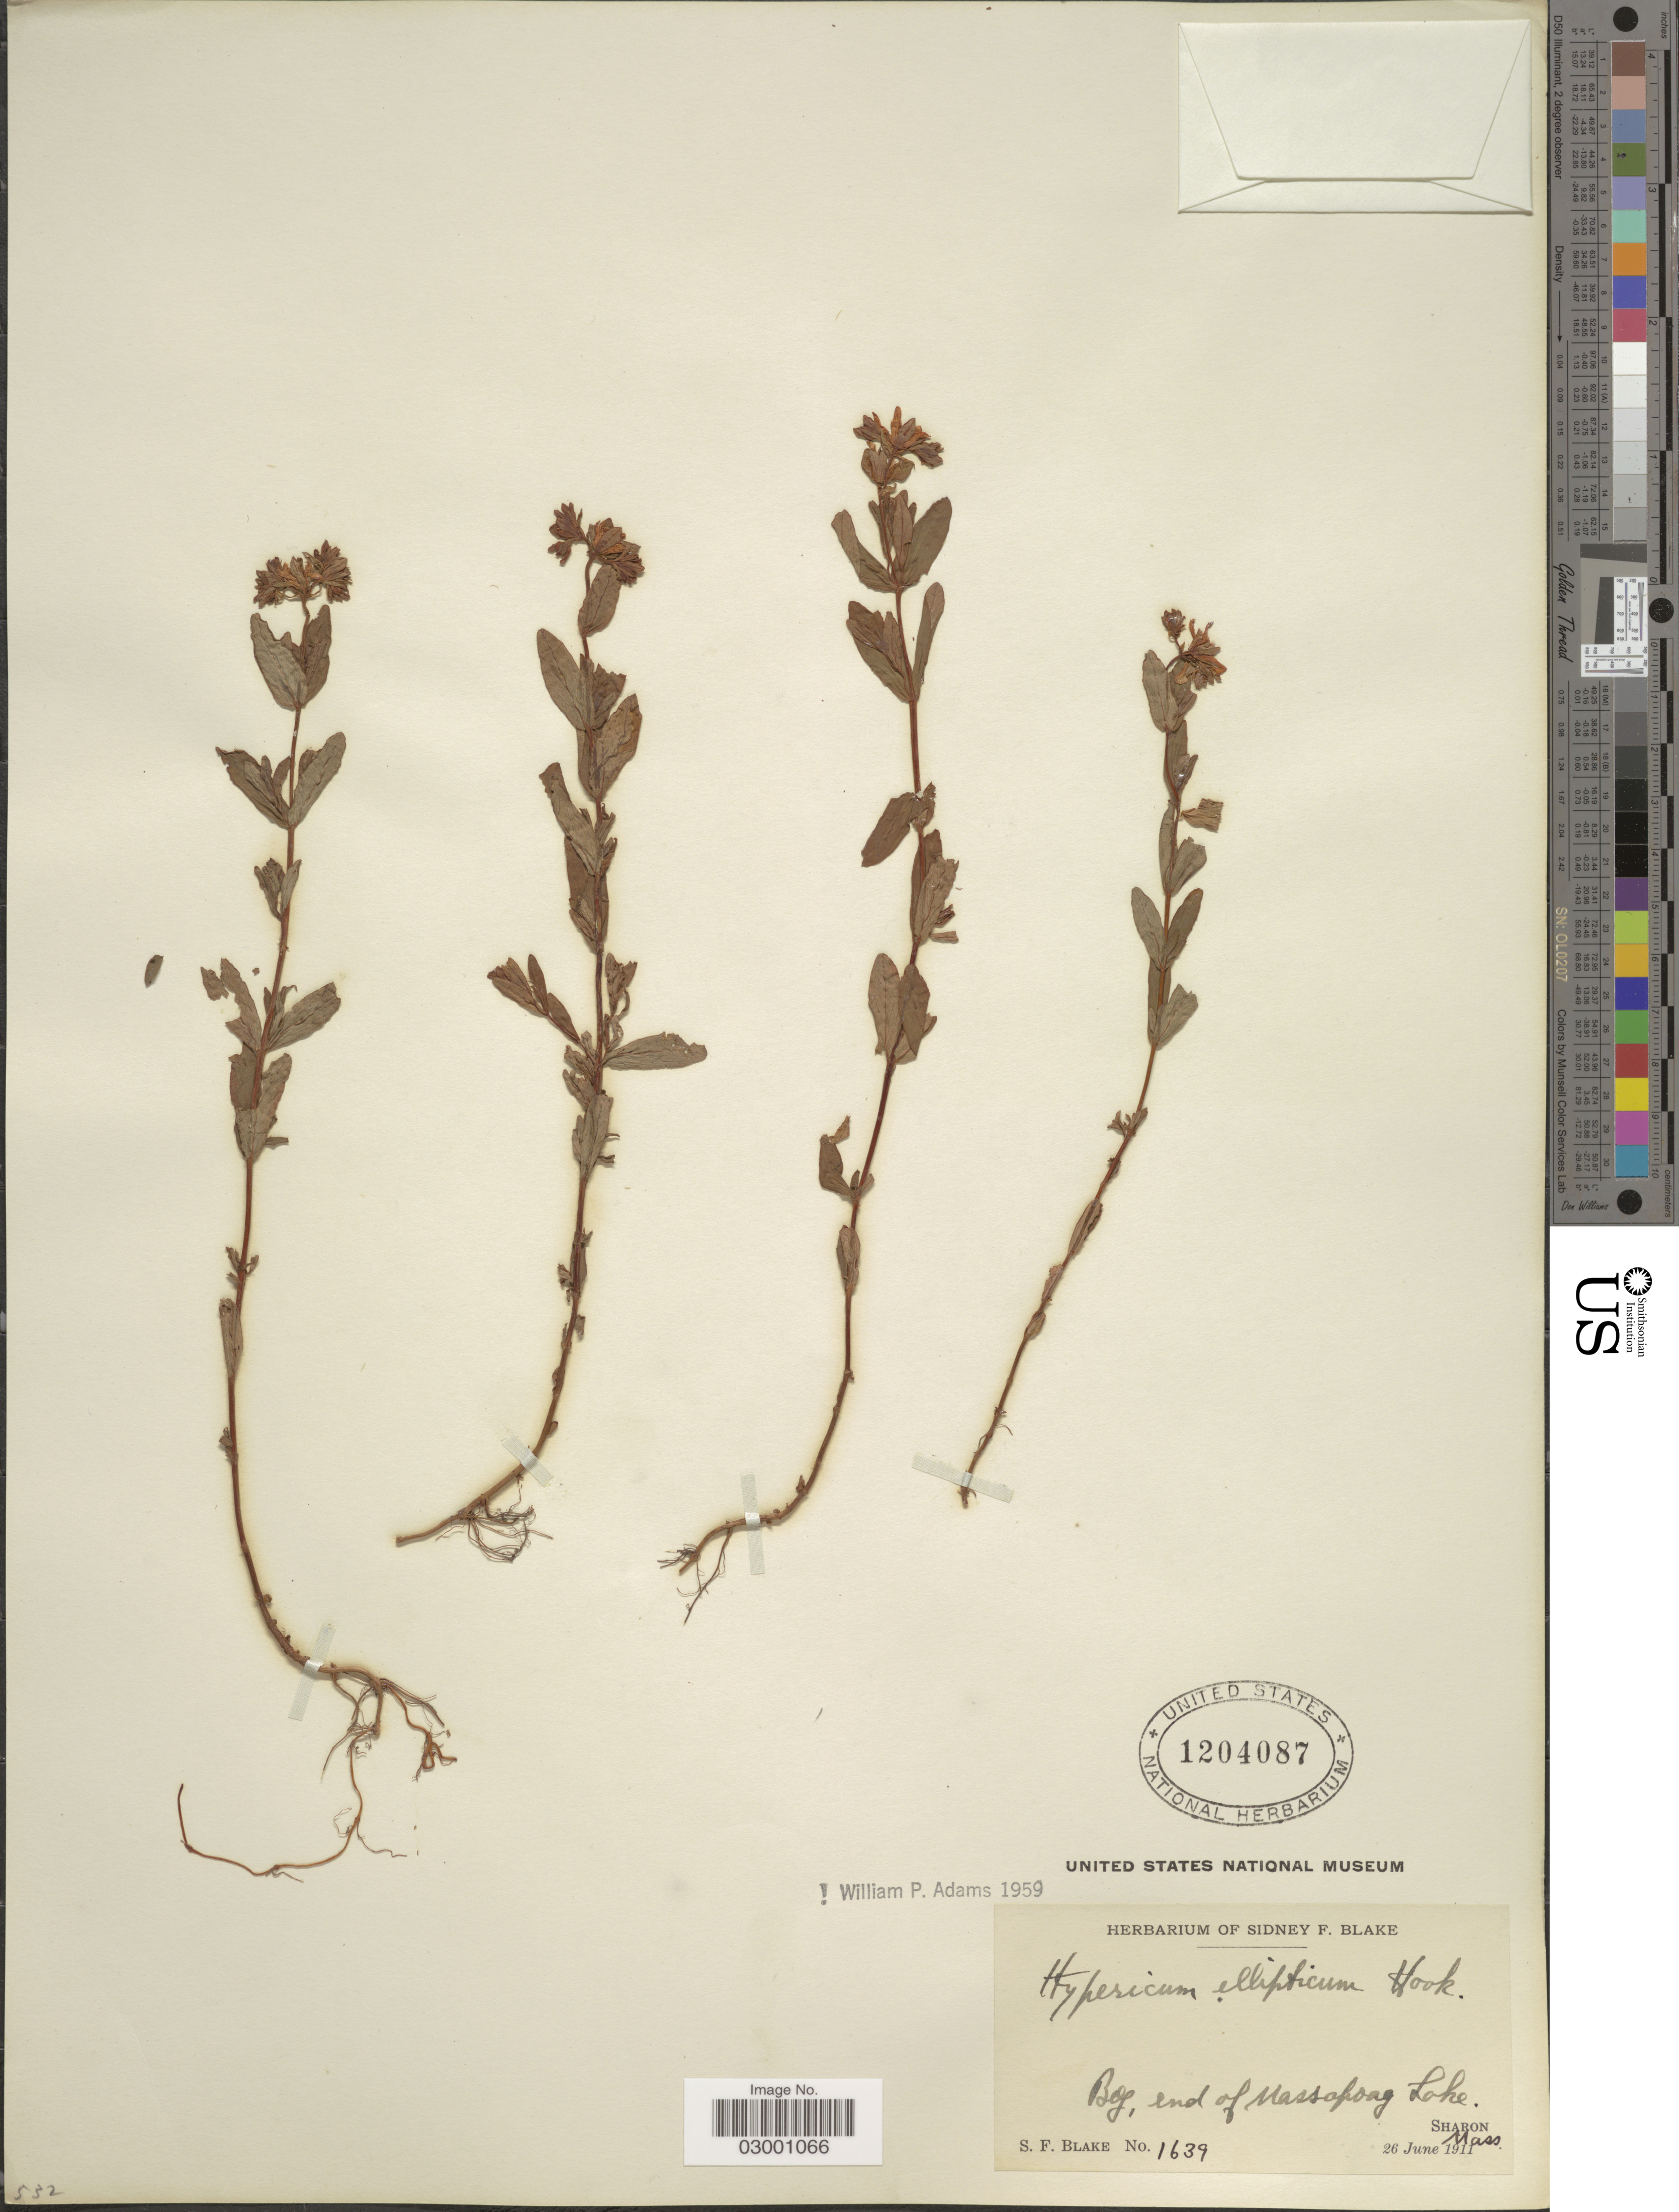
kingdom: Plantae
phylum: Tracheophyta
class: Magnoliopsida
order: Malpighiales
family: Hypericaceae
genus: Hypericum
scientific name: Hypericum ellipticum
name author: Hook.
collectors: S. Blake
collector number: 1639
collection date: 1911-06-26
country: United States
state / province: Massachusetts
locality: Bog, end of Massopoag Lake, Sharon.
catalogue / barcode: US 1204087